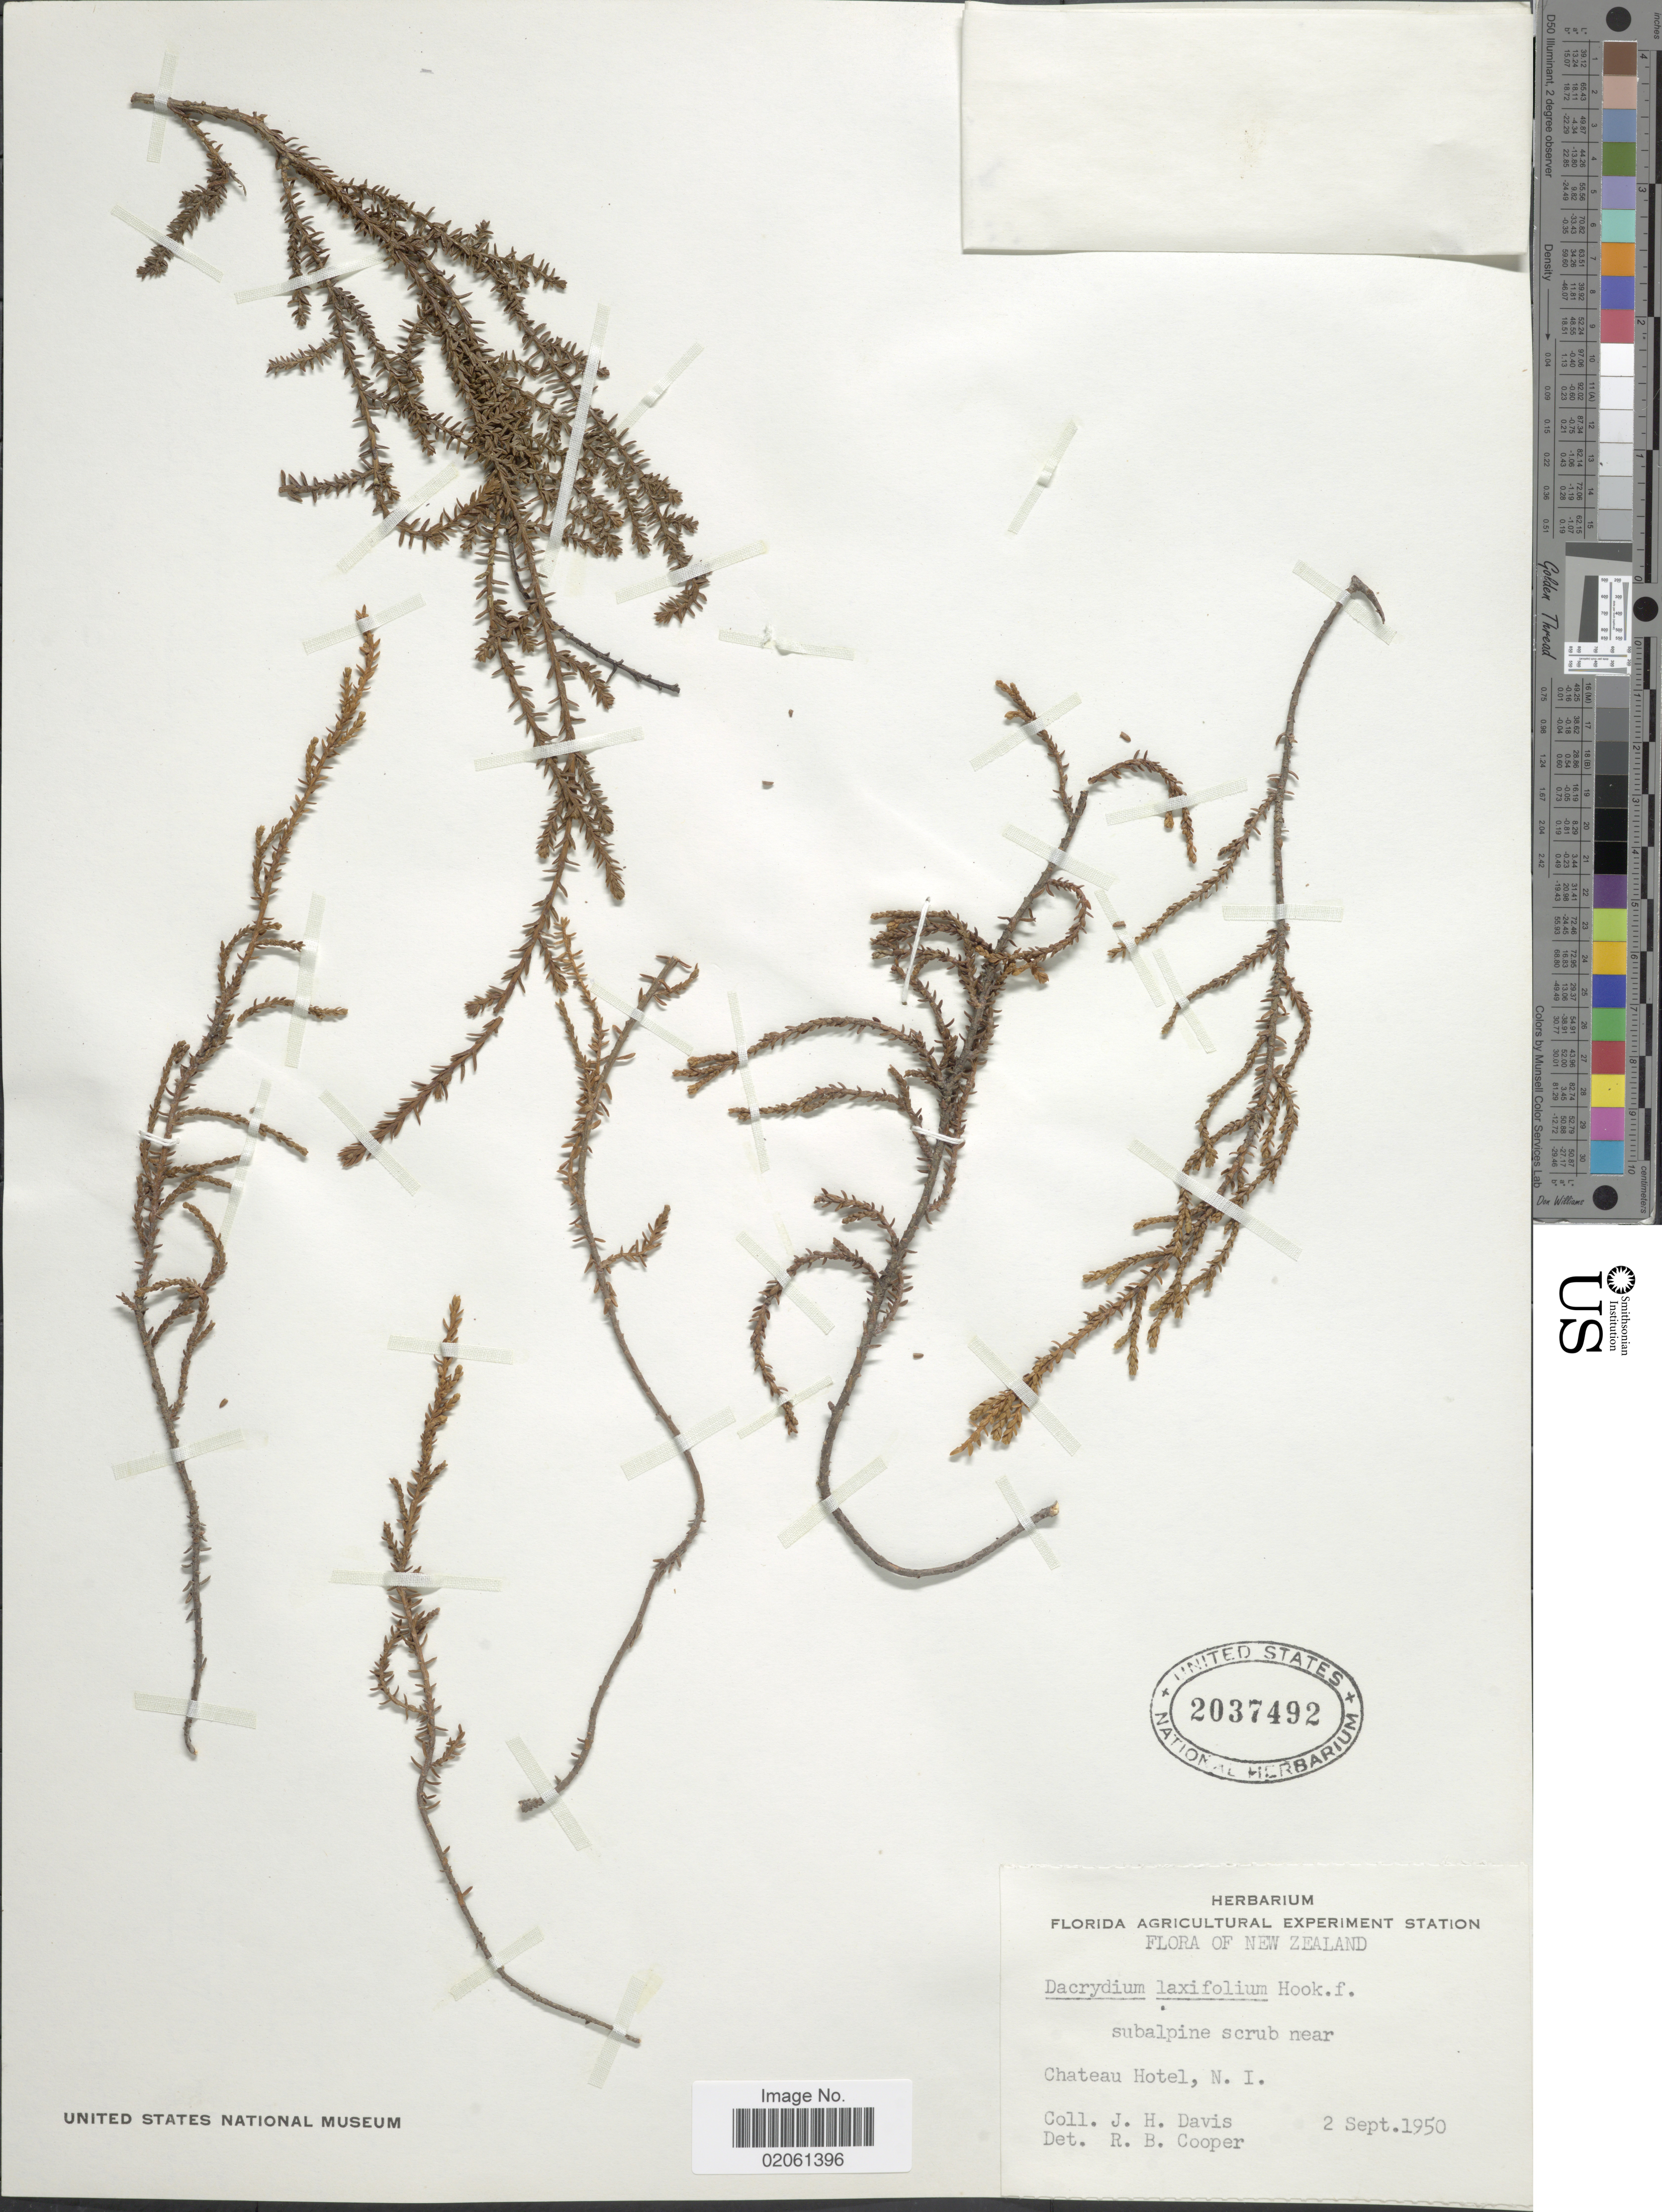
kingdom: Plantae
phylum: Tracheophyta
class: Pinopsida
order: Pinales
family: Podocarpaceae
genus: Dacrydium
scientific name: Dacrydium laxifolium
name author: Hook. f.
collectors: J. Davis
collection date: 1950-09-02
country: New Zealand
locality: Near Chateau Hotel, N. I.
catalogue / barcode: US 2037492